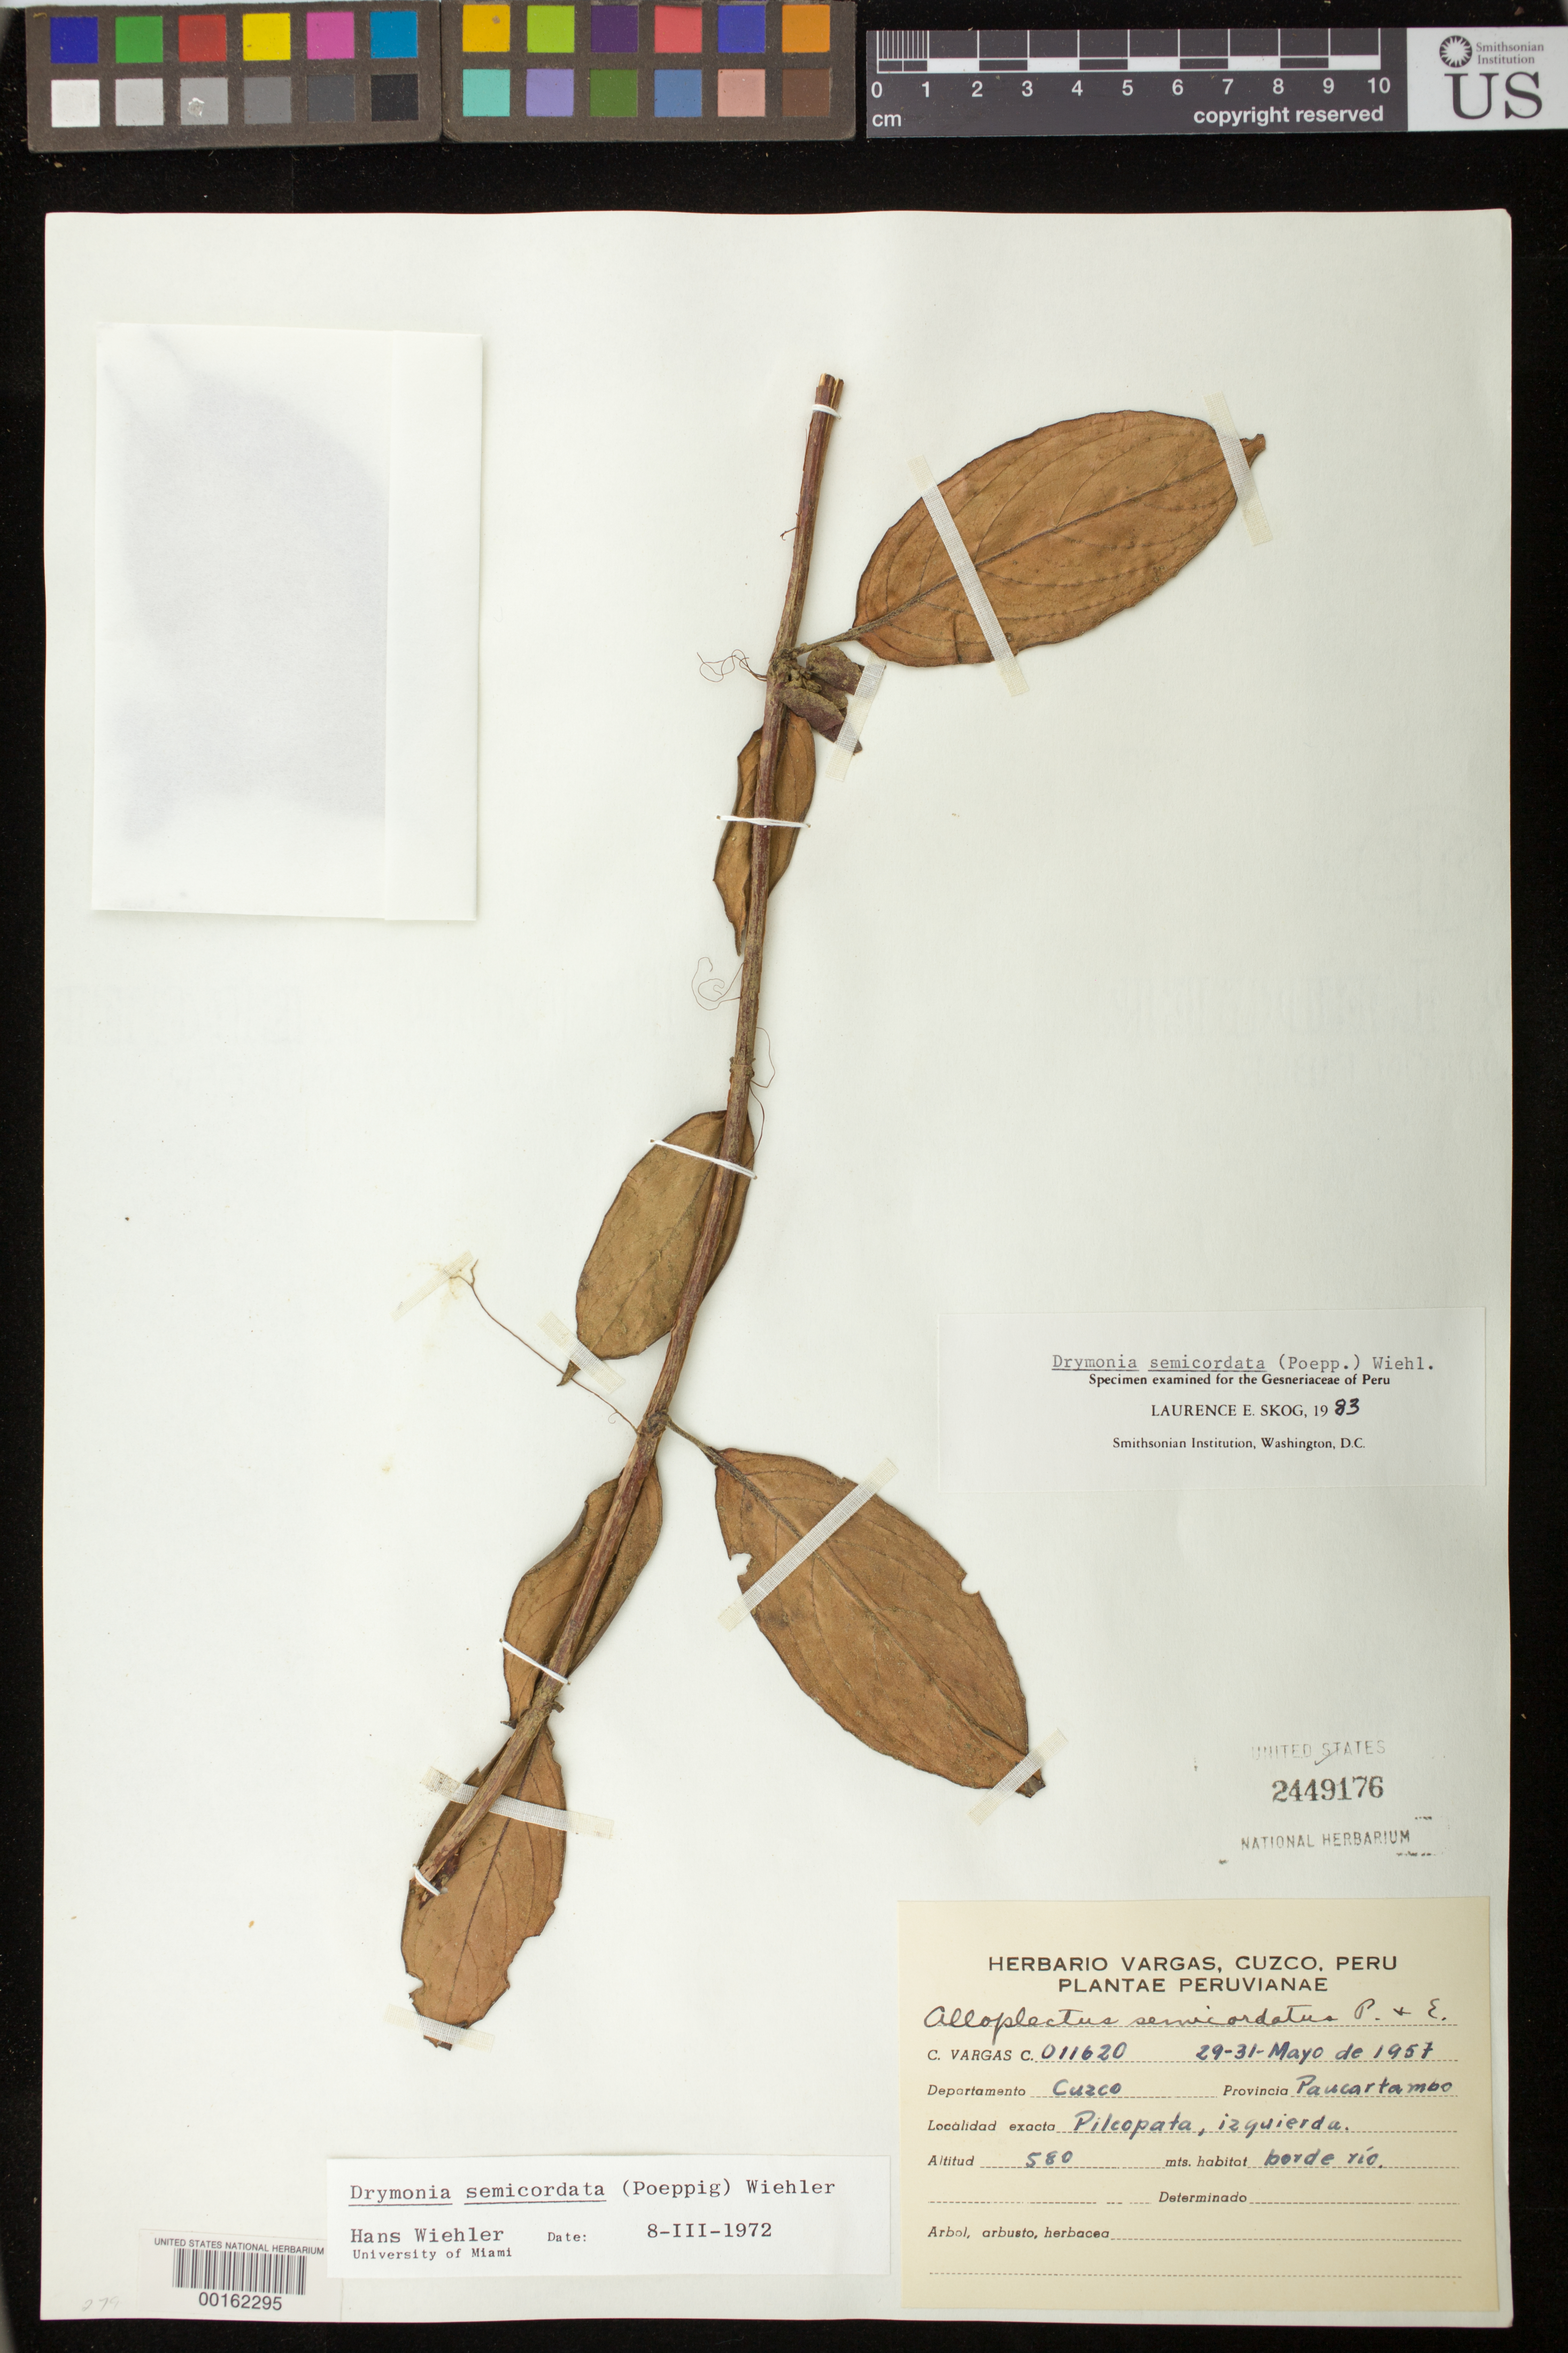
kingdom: Plantae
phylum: Tracheophyta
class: Magnoliopsida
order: Lamiales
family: Gesneriaceae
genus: Drymonia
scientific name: Drymonia semicordata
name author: (Poepp.) Wiehler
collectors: C. Vargas C.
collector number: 11620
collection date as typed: May 1957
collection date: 1957-05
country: Peru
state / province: Cusco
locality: Paucartambo, Pilcopata, left hand side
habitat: River edge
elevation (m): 580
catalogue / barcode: US 2449176